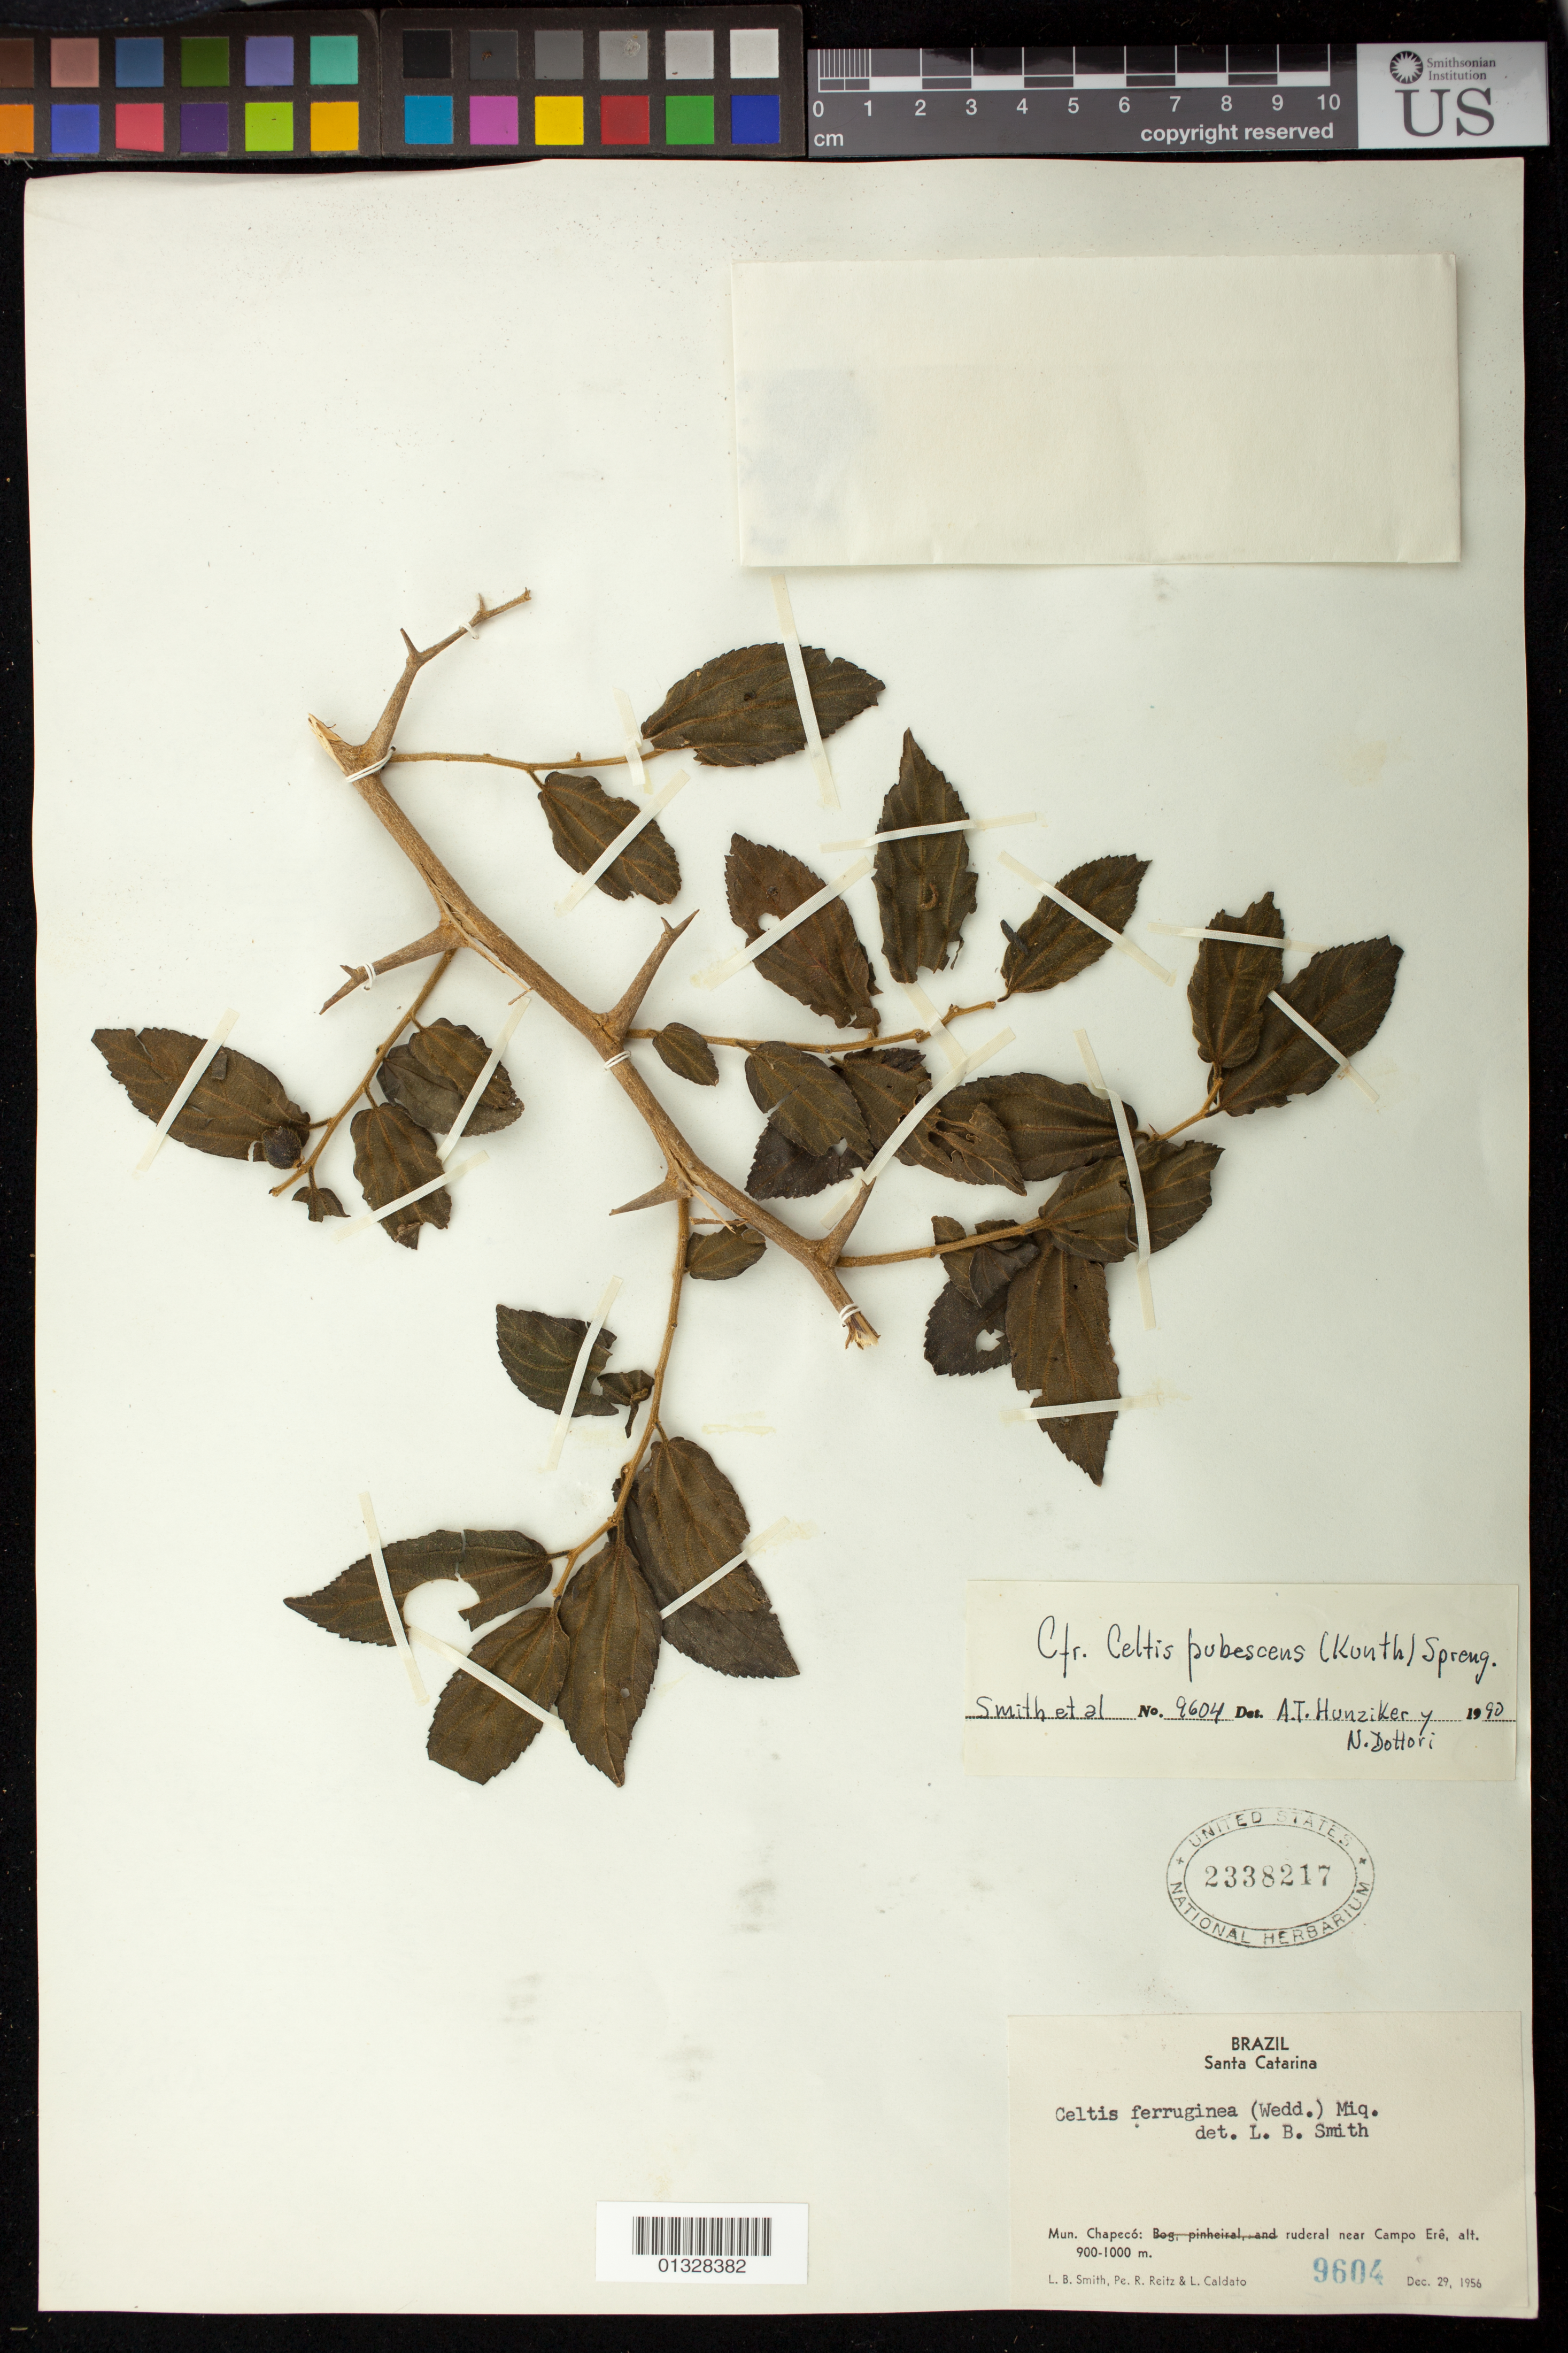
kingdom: Plantae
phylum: Tracheophyta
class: Magnoliopsida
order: Rosales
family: Cannabaceae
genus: Celtis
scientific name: Celtis pubescens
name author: (Kunth) Spreng.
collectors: L. Smith, R. Reitz & L. Caldato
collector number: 9604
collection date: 1956-12-29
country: Brazil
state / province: Santa Catarina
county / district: Chapecó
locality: Near Campo Erê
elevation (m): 900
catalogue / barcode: US 2338217